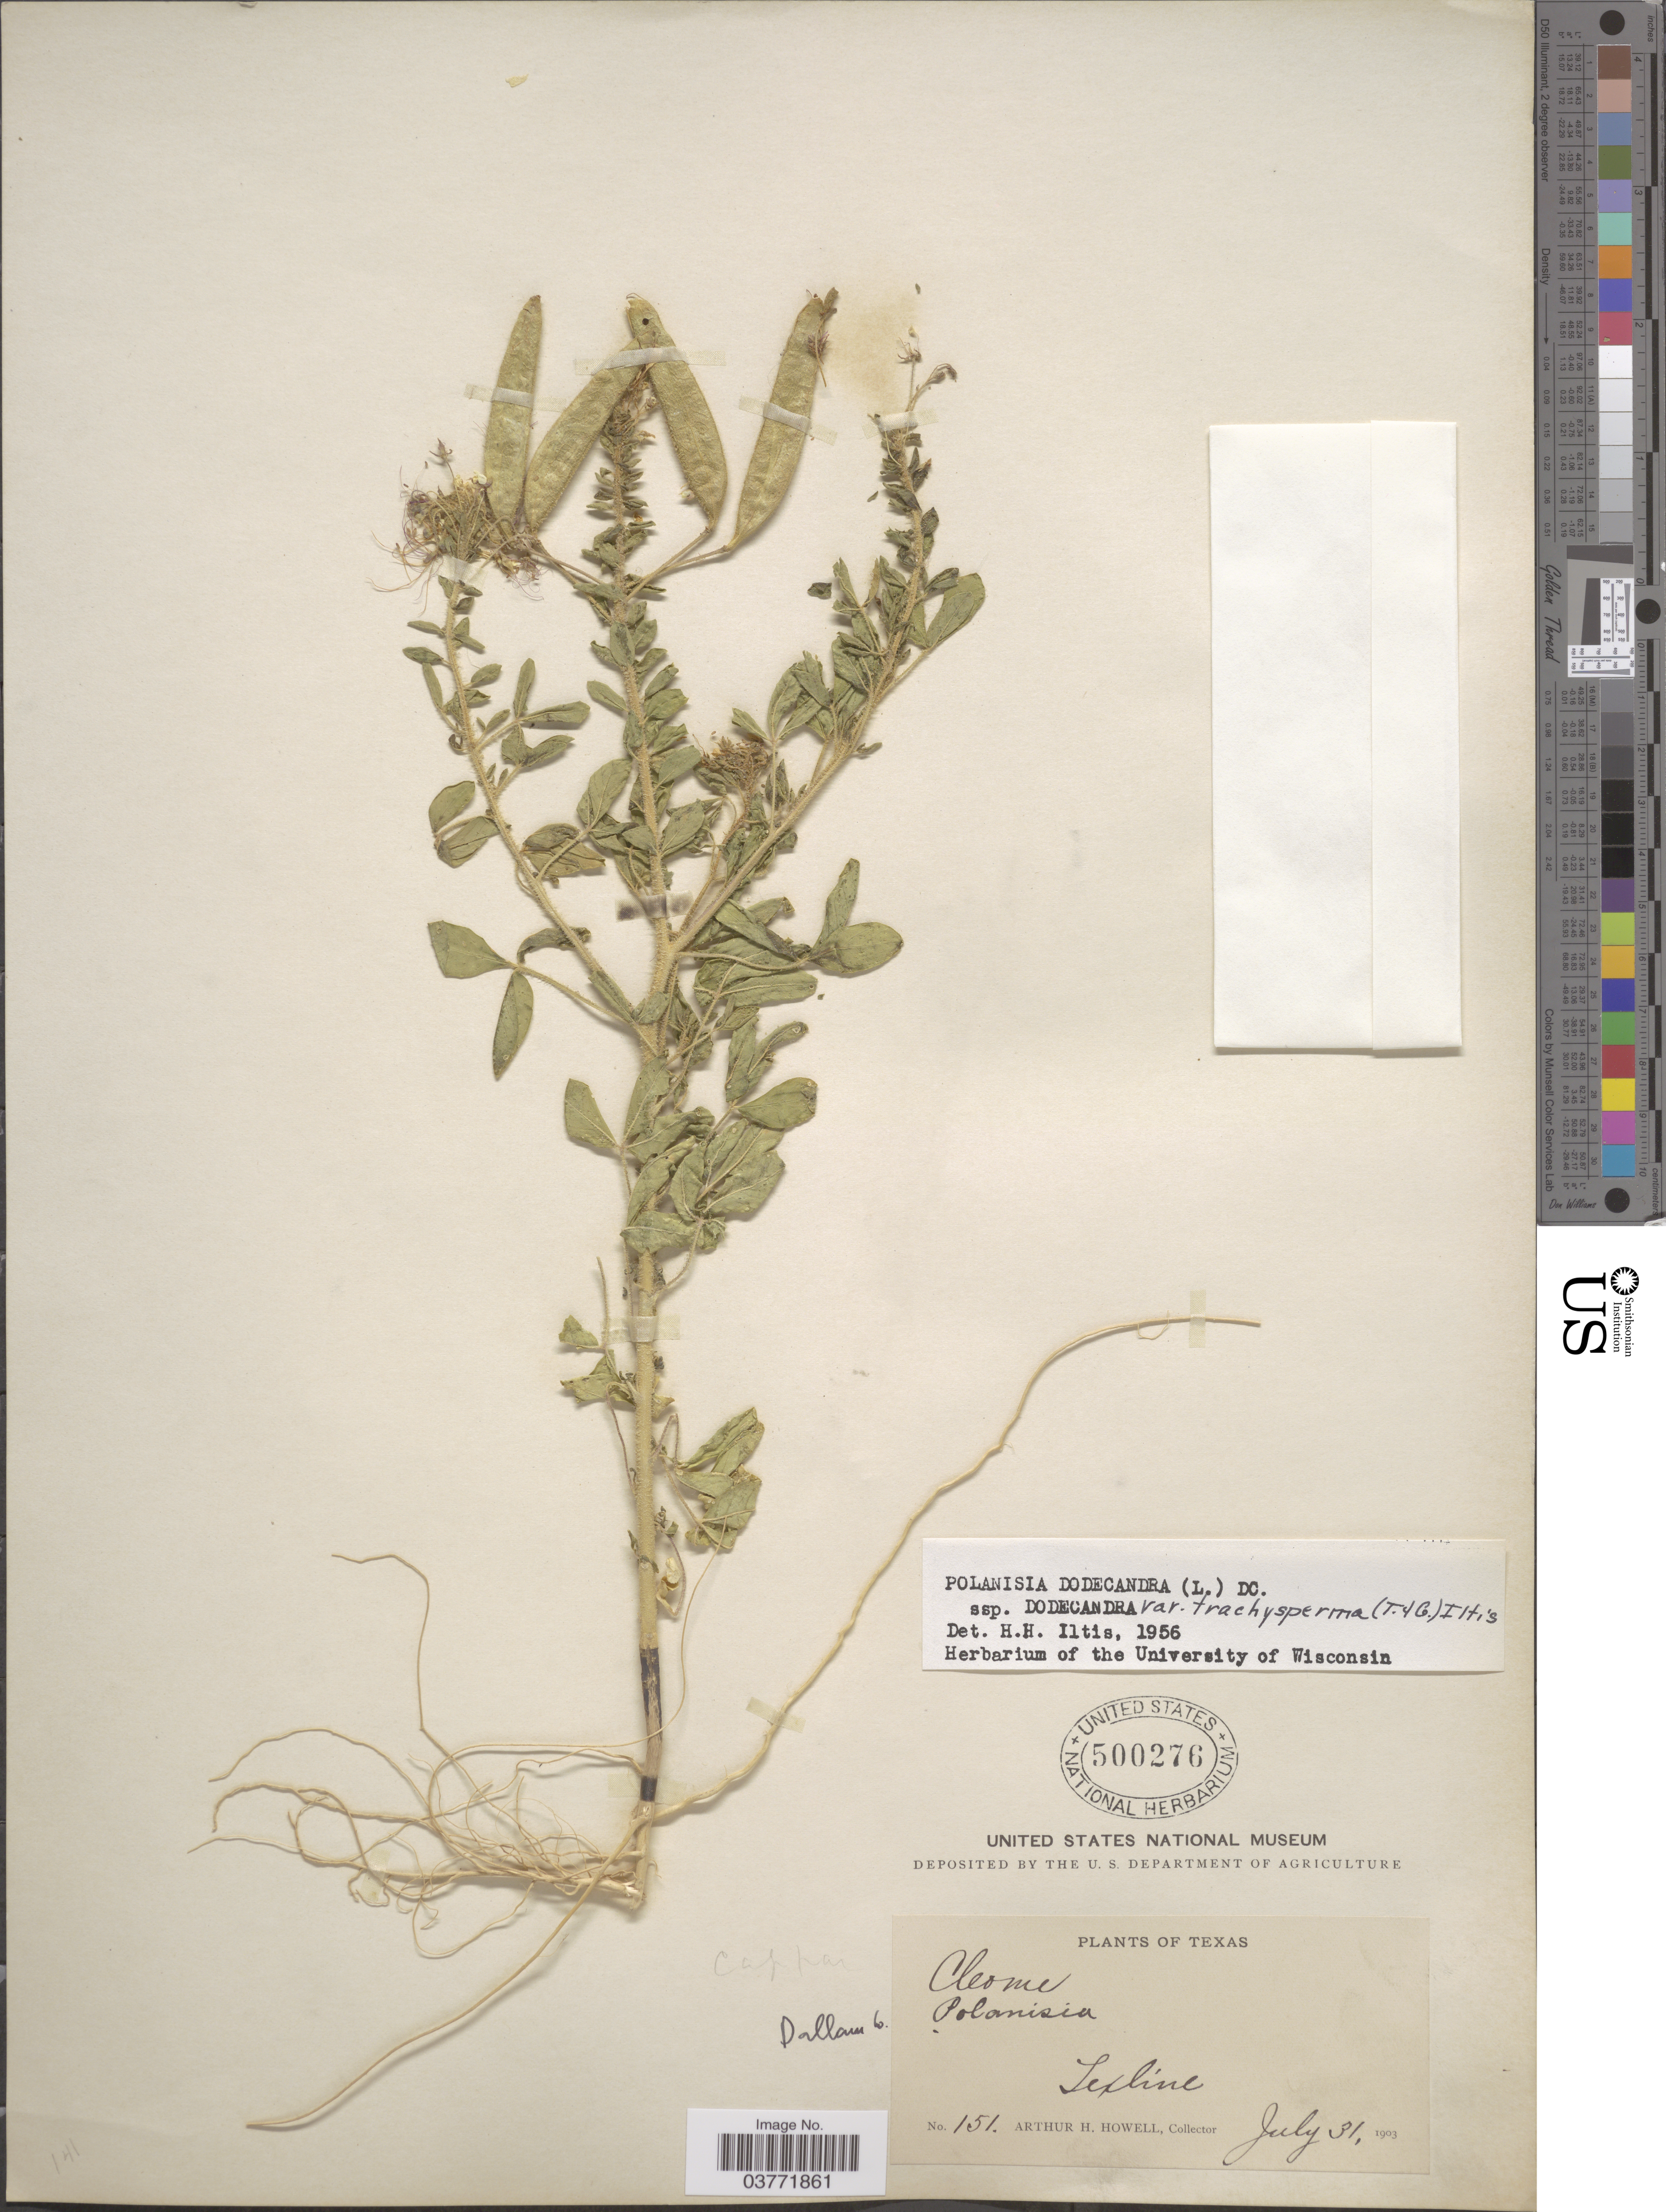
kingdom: Plantae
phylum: Tracheophyta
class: Magnoliopsida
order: Brassicales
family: Cleomaceae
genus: Polanisia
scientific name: Polanisia trachysperma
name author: Torr. & A. Gray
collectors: A. H. Howell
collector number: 151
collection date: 1903-07-31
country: United States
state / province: Texas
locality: Texline. Dallam Co.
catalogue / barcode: US 500276